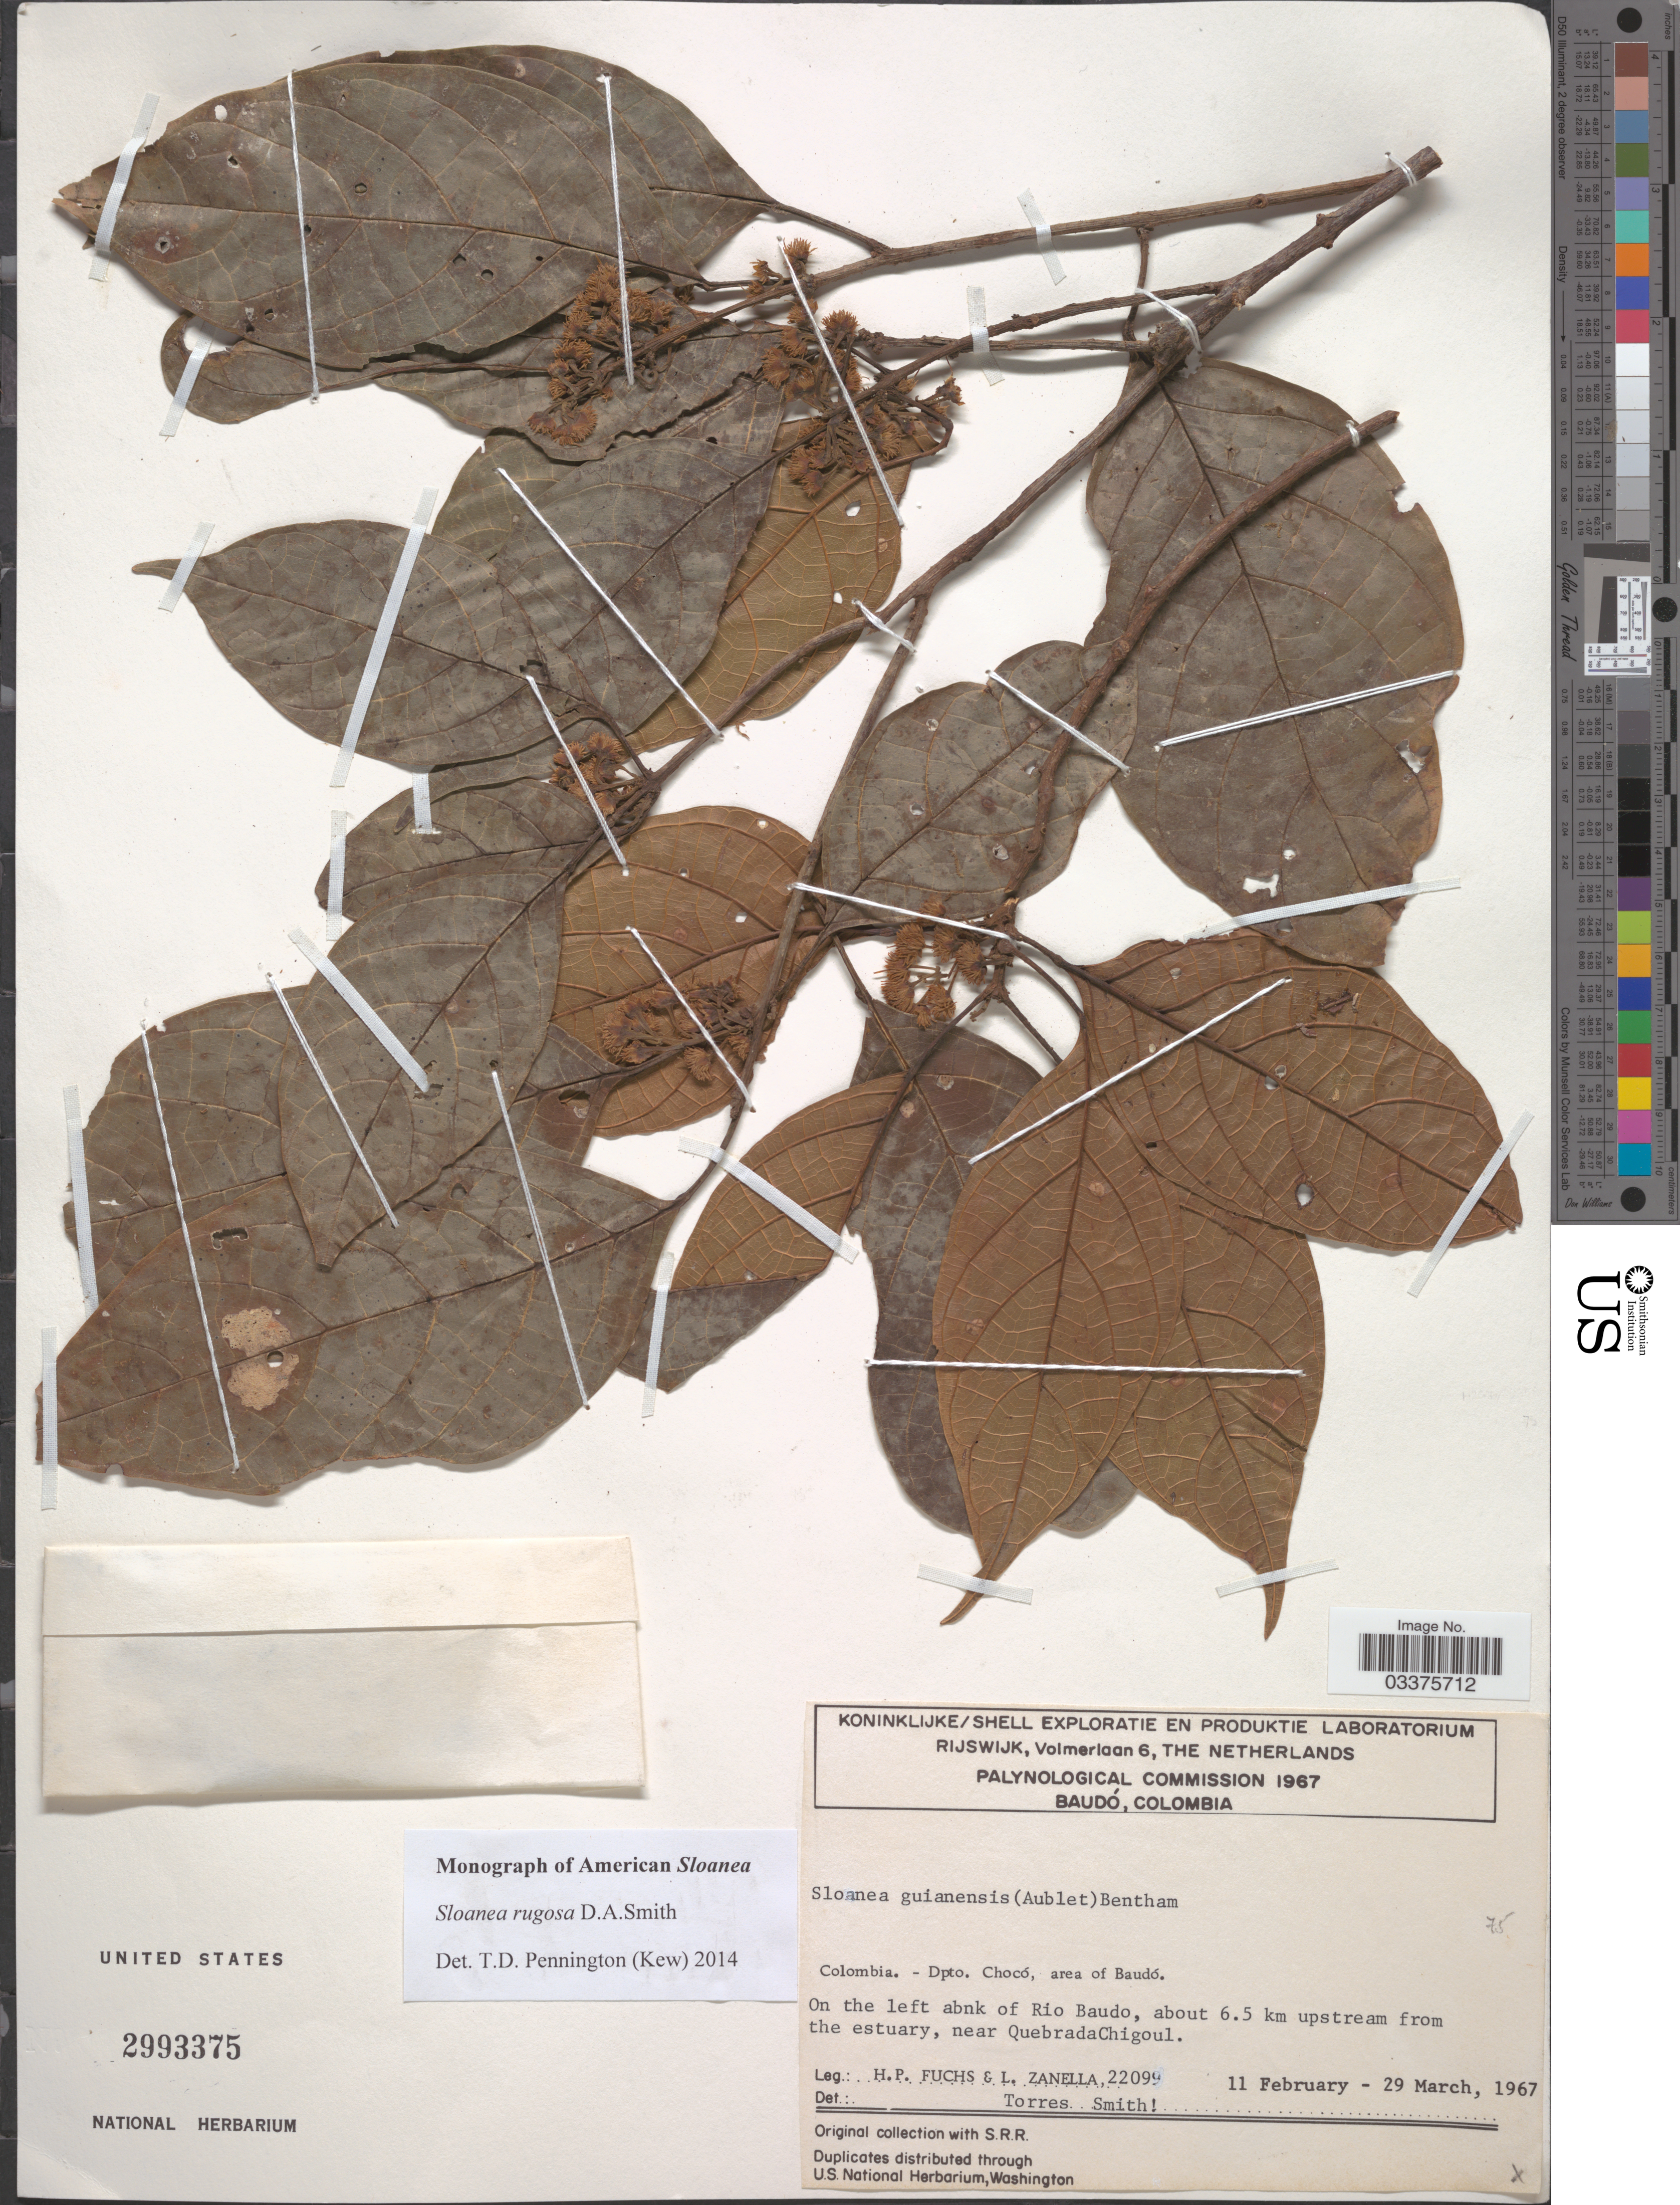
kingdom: Plantae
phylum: Tracheophyta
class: Magnoliopsida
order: Oxalidales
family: Elaeocarpaceae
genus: Sloanea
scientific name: Sloanea rugosa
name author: Dam. A. Sm.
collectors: H. P. Fuchs & L. Zanella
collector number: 22099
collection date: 1967-02-11/1967-03-29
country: Colombia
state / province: Chocó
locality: Dpto. Chocó, area of Baudó. On the left abnk of Rio Baudo, about 6.5 km upstream from the estuary, near QuebradaChigoul.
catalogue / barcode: US 2993375